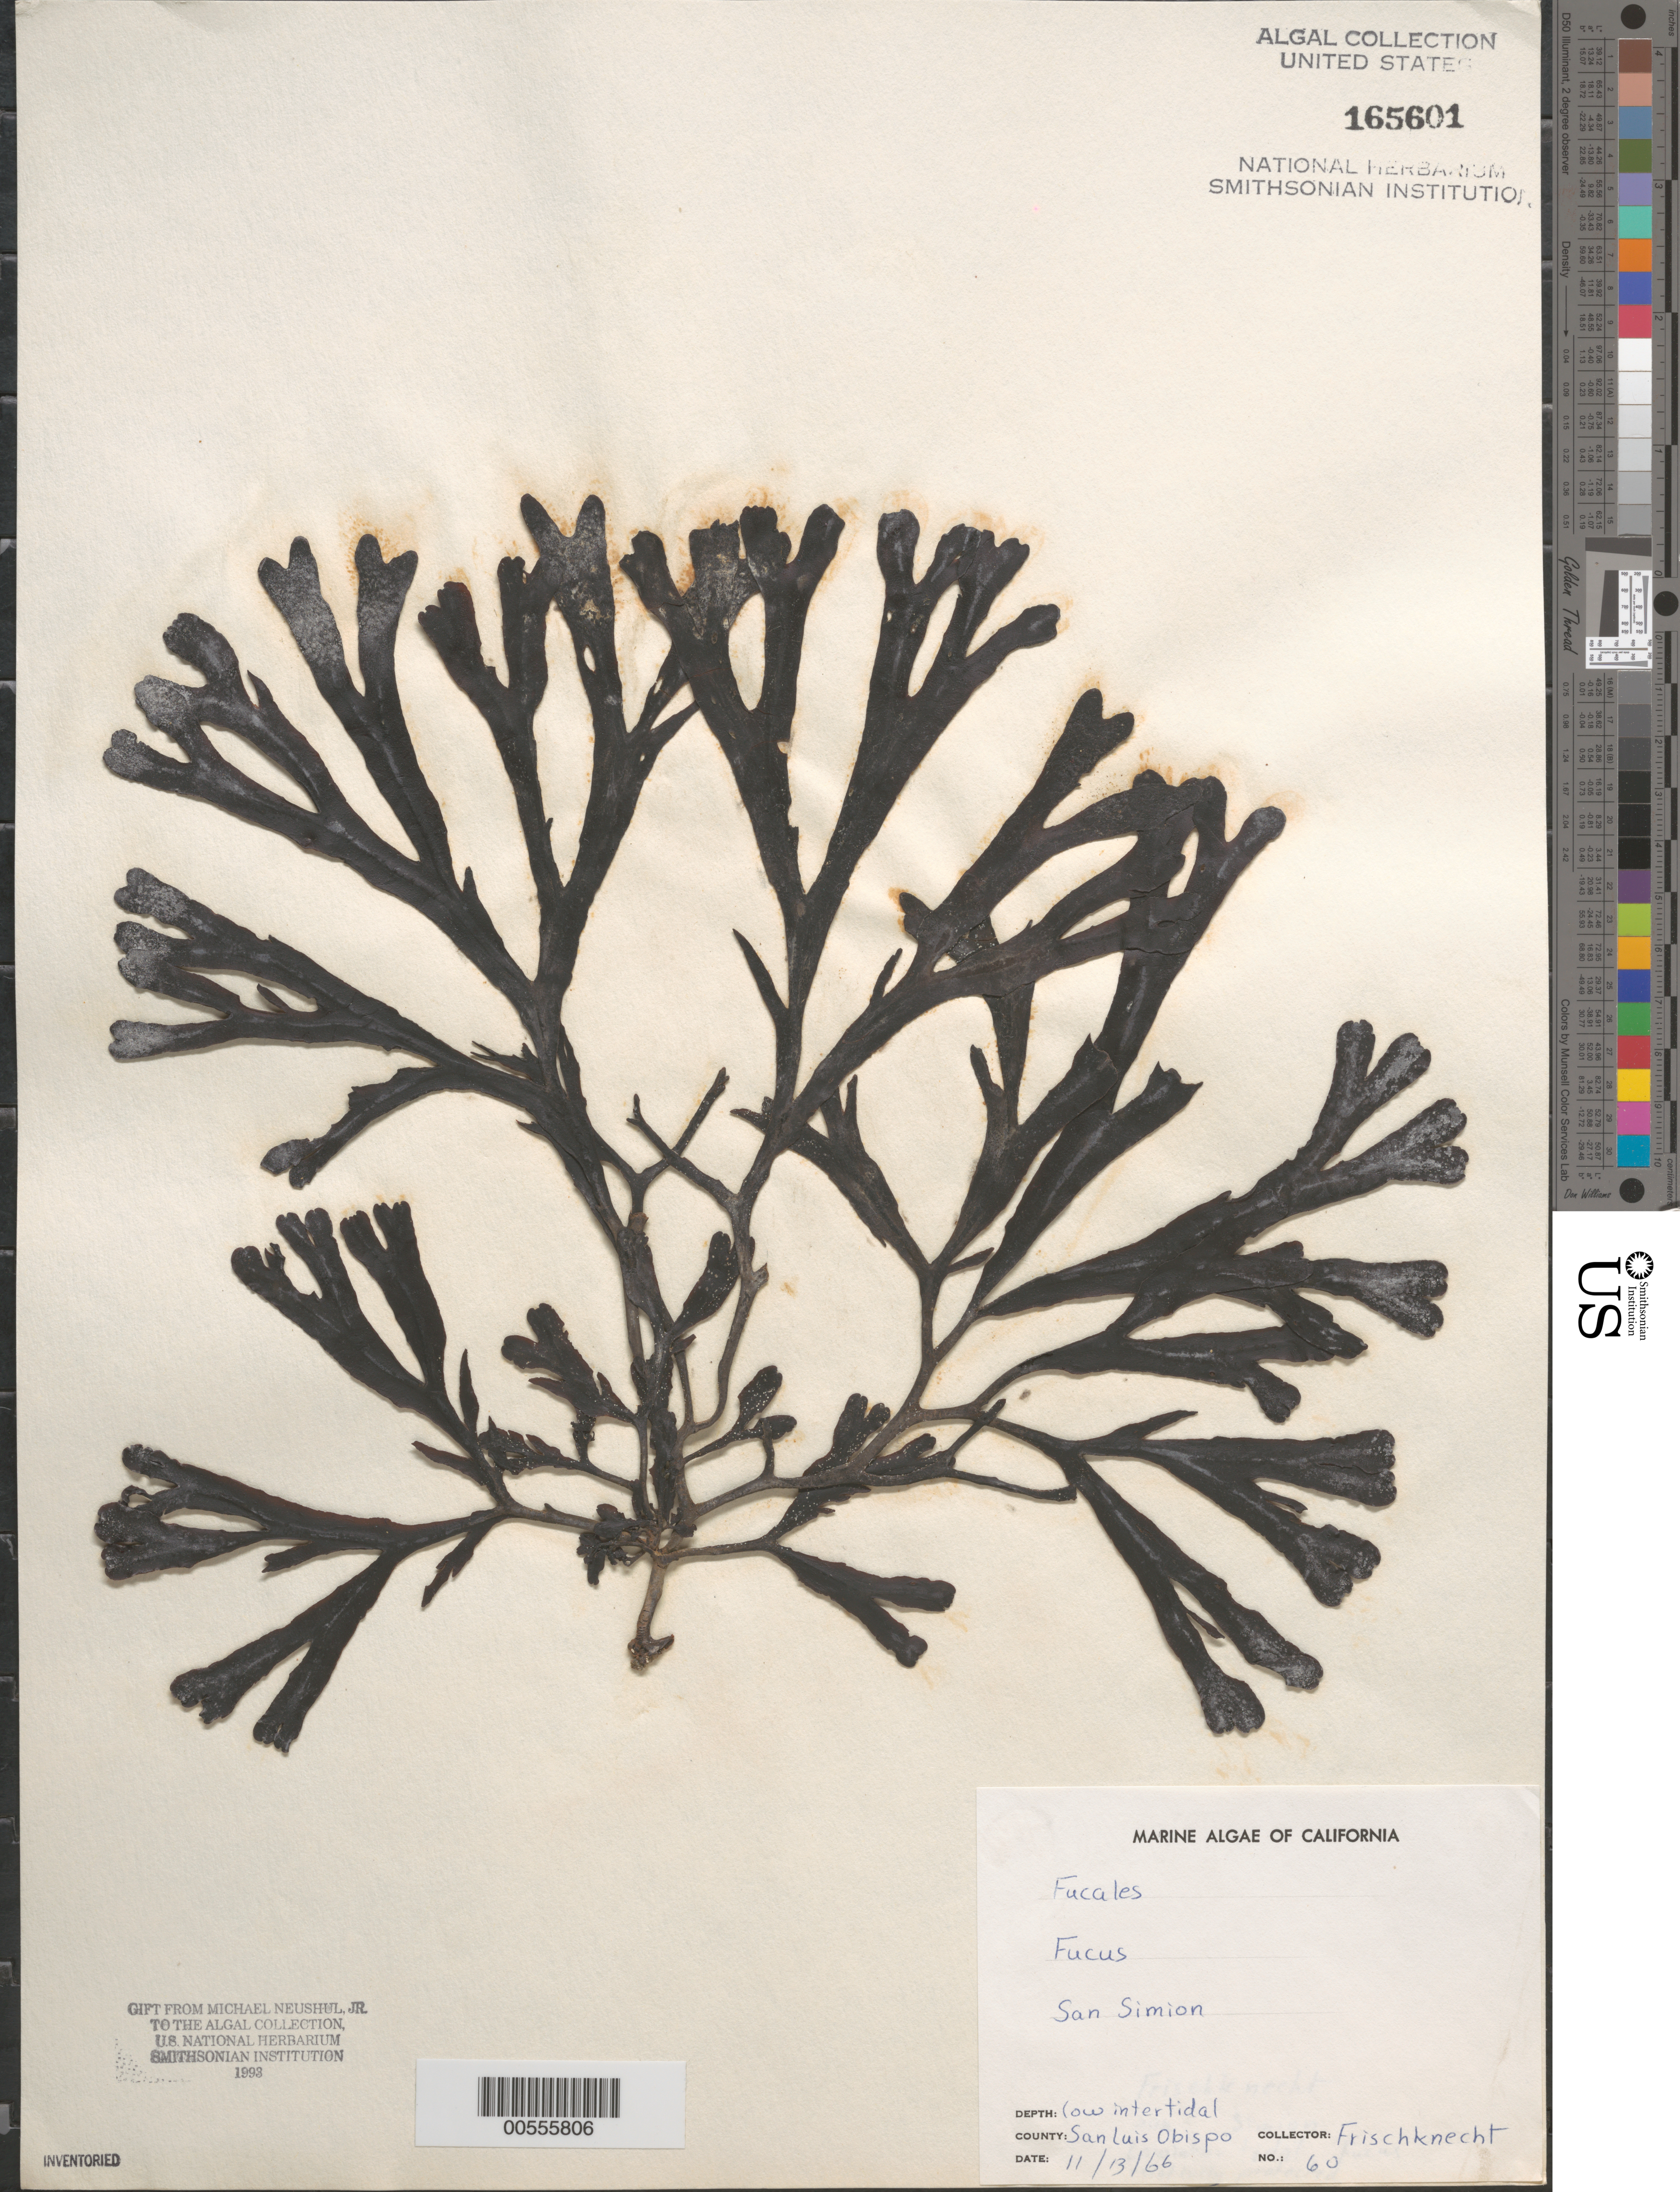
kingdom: Chromista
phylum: Ochrophyta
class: Phaeophyceae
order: Fucales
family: Fucaceae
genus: Fucus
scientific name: Fucus sp.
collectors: -. Frischknecht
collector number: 60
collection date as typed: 13 Nov 1966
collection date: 1966-11-13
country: United States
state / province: California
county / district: San Luis Obispo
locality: San Simeon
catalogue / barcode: US 165601